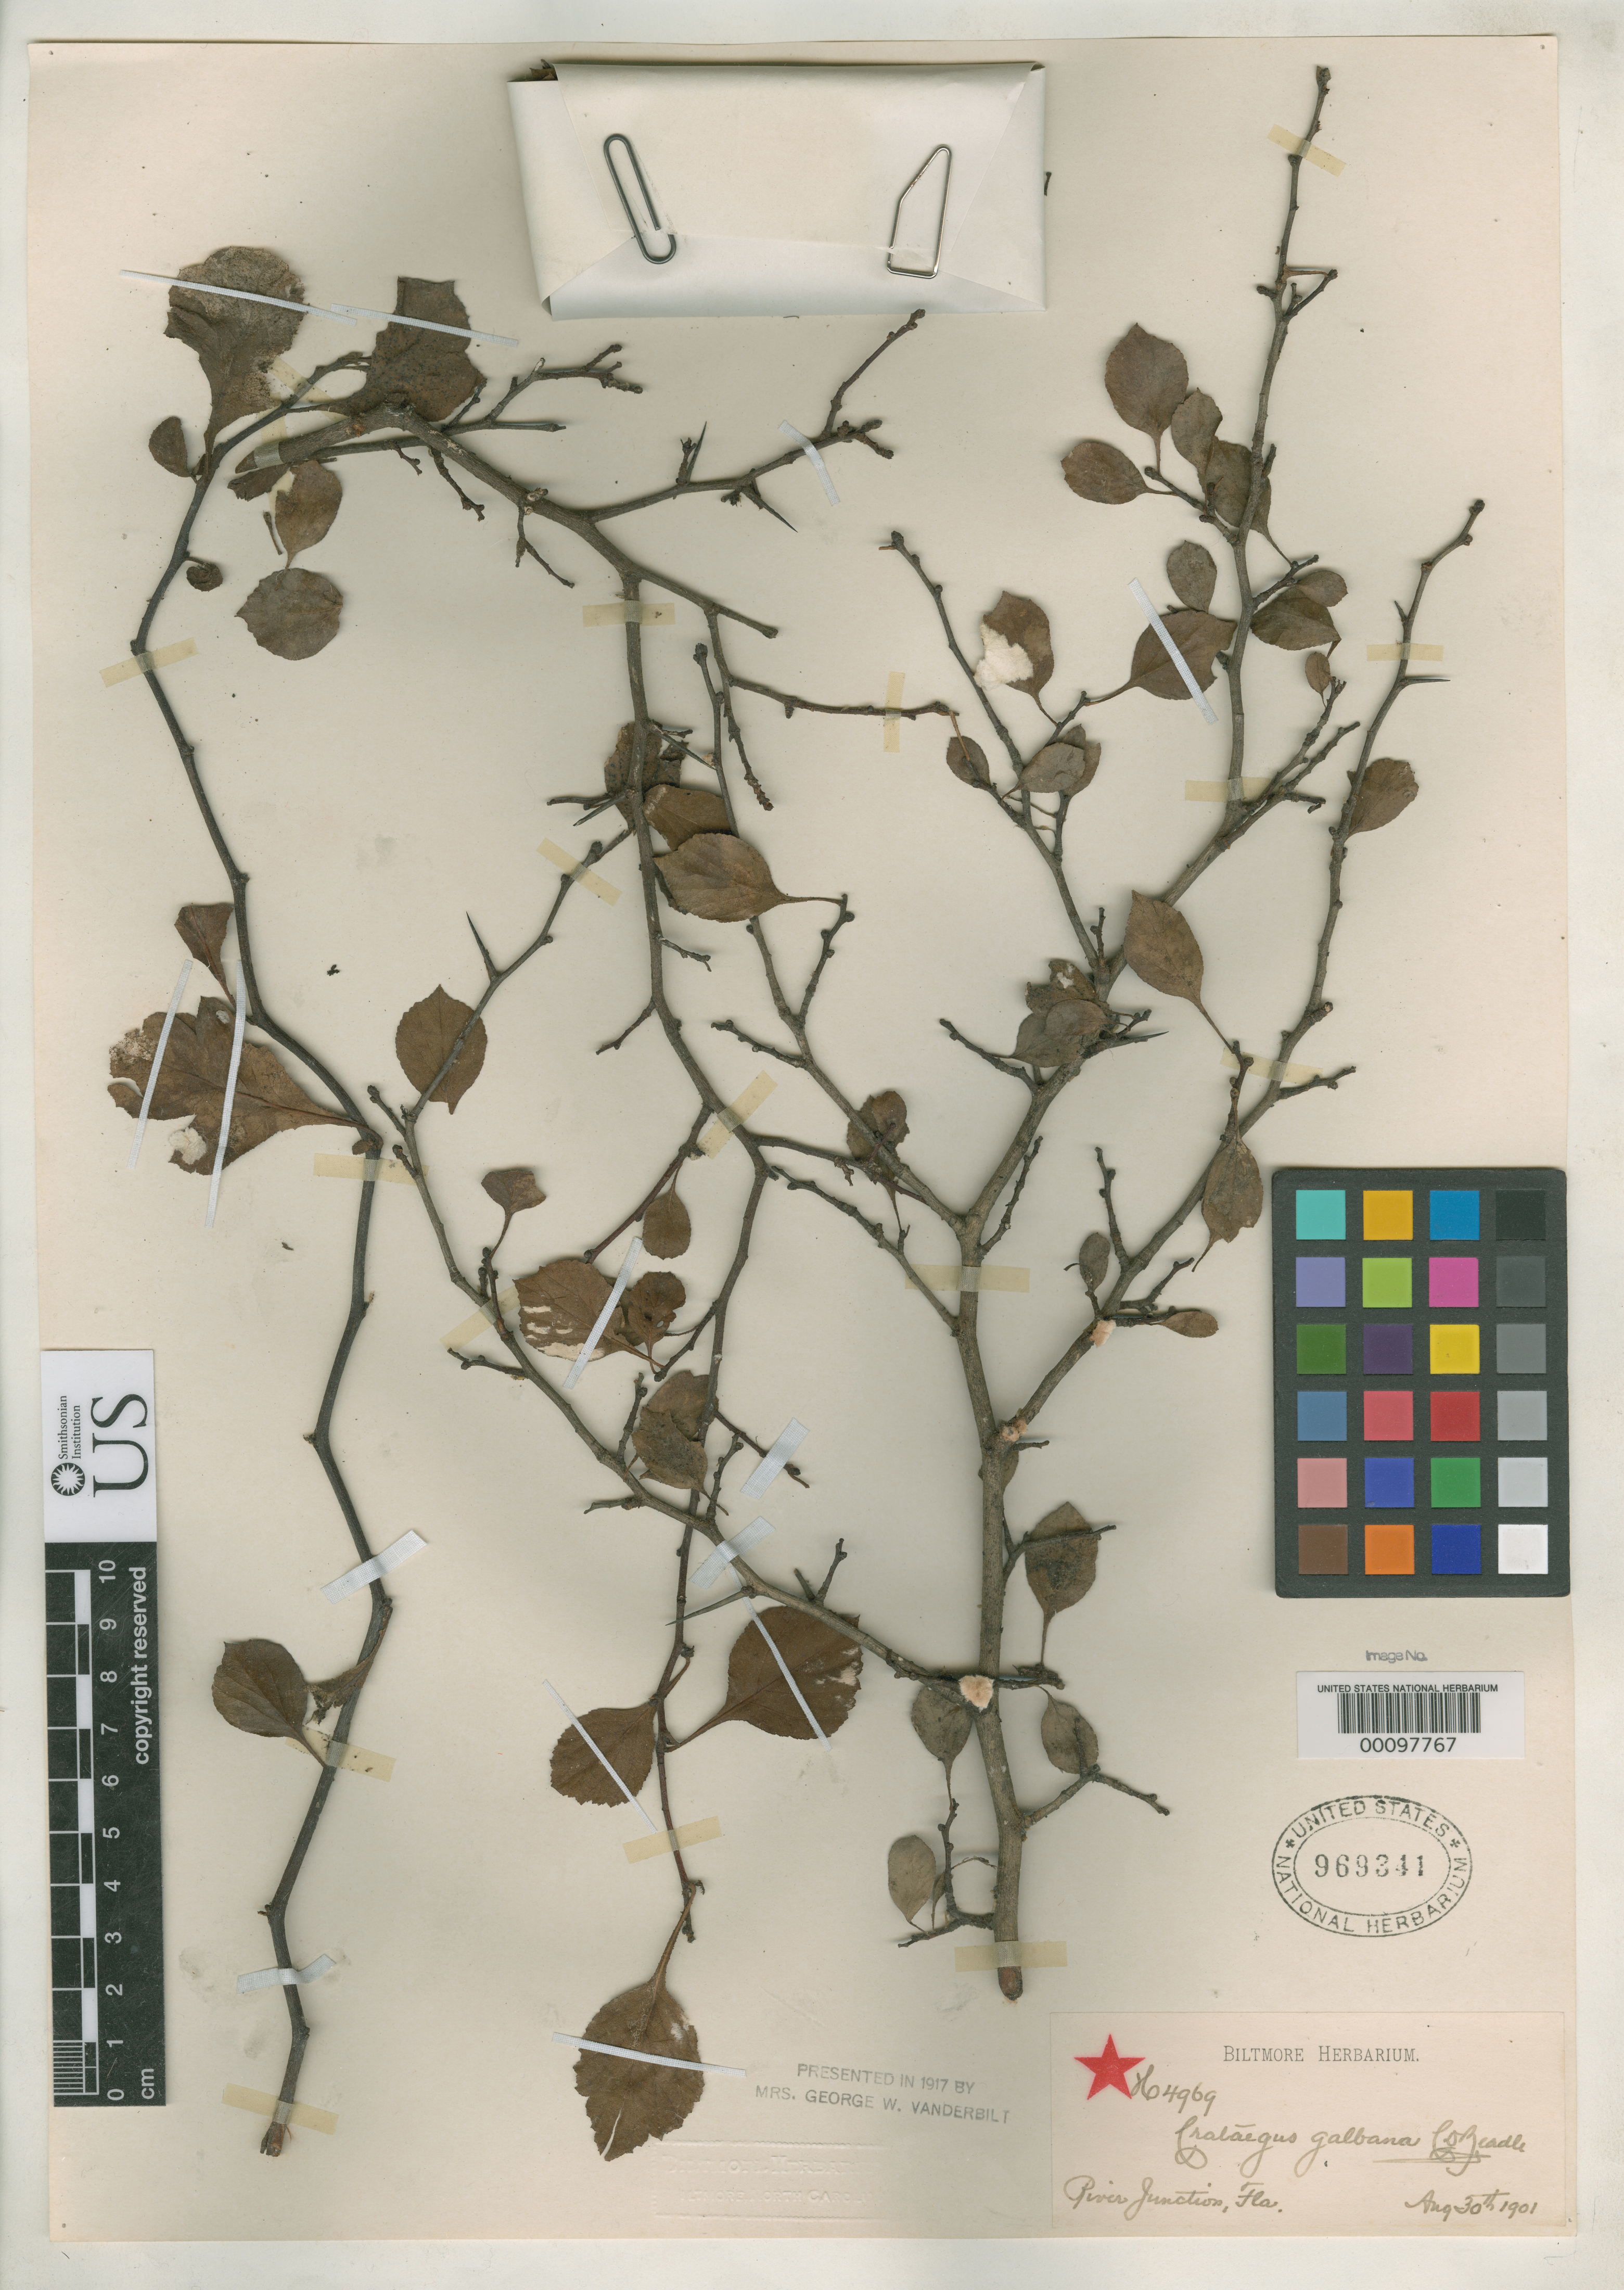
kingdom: Plantae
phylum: Tracheophyta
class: Magnoliopsida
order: Rosales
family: Rosaceae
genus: Crataegus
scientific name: Crataegus galbana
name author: Beadle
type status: Syntype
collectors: ex herb. Biltmore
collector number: H 4969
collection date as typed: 30 Aug 1901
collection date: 1901-08-30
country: United States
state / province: Florida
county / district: Gadsden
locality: Near Chattahoochee.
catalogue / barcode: US 969341